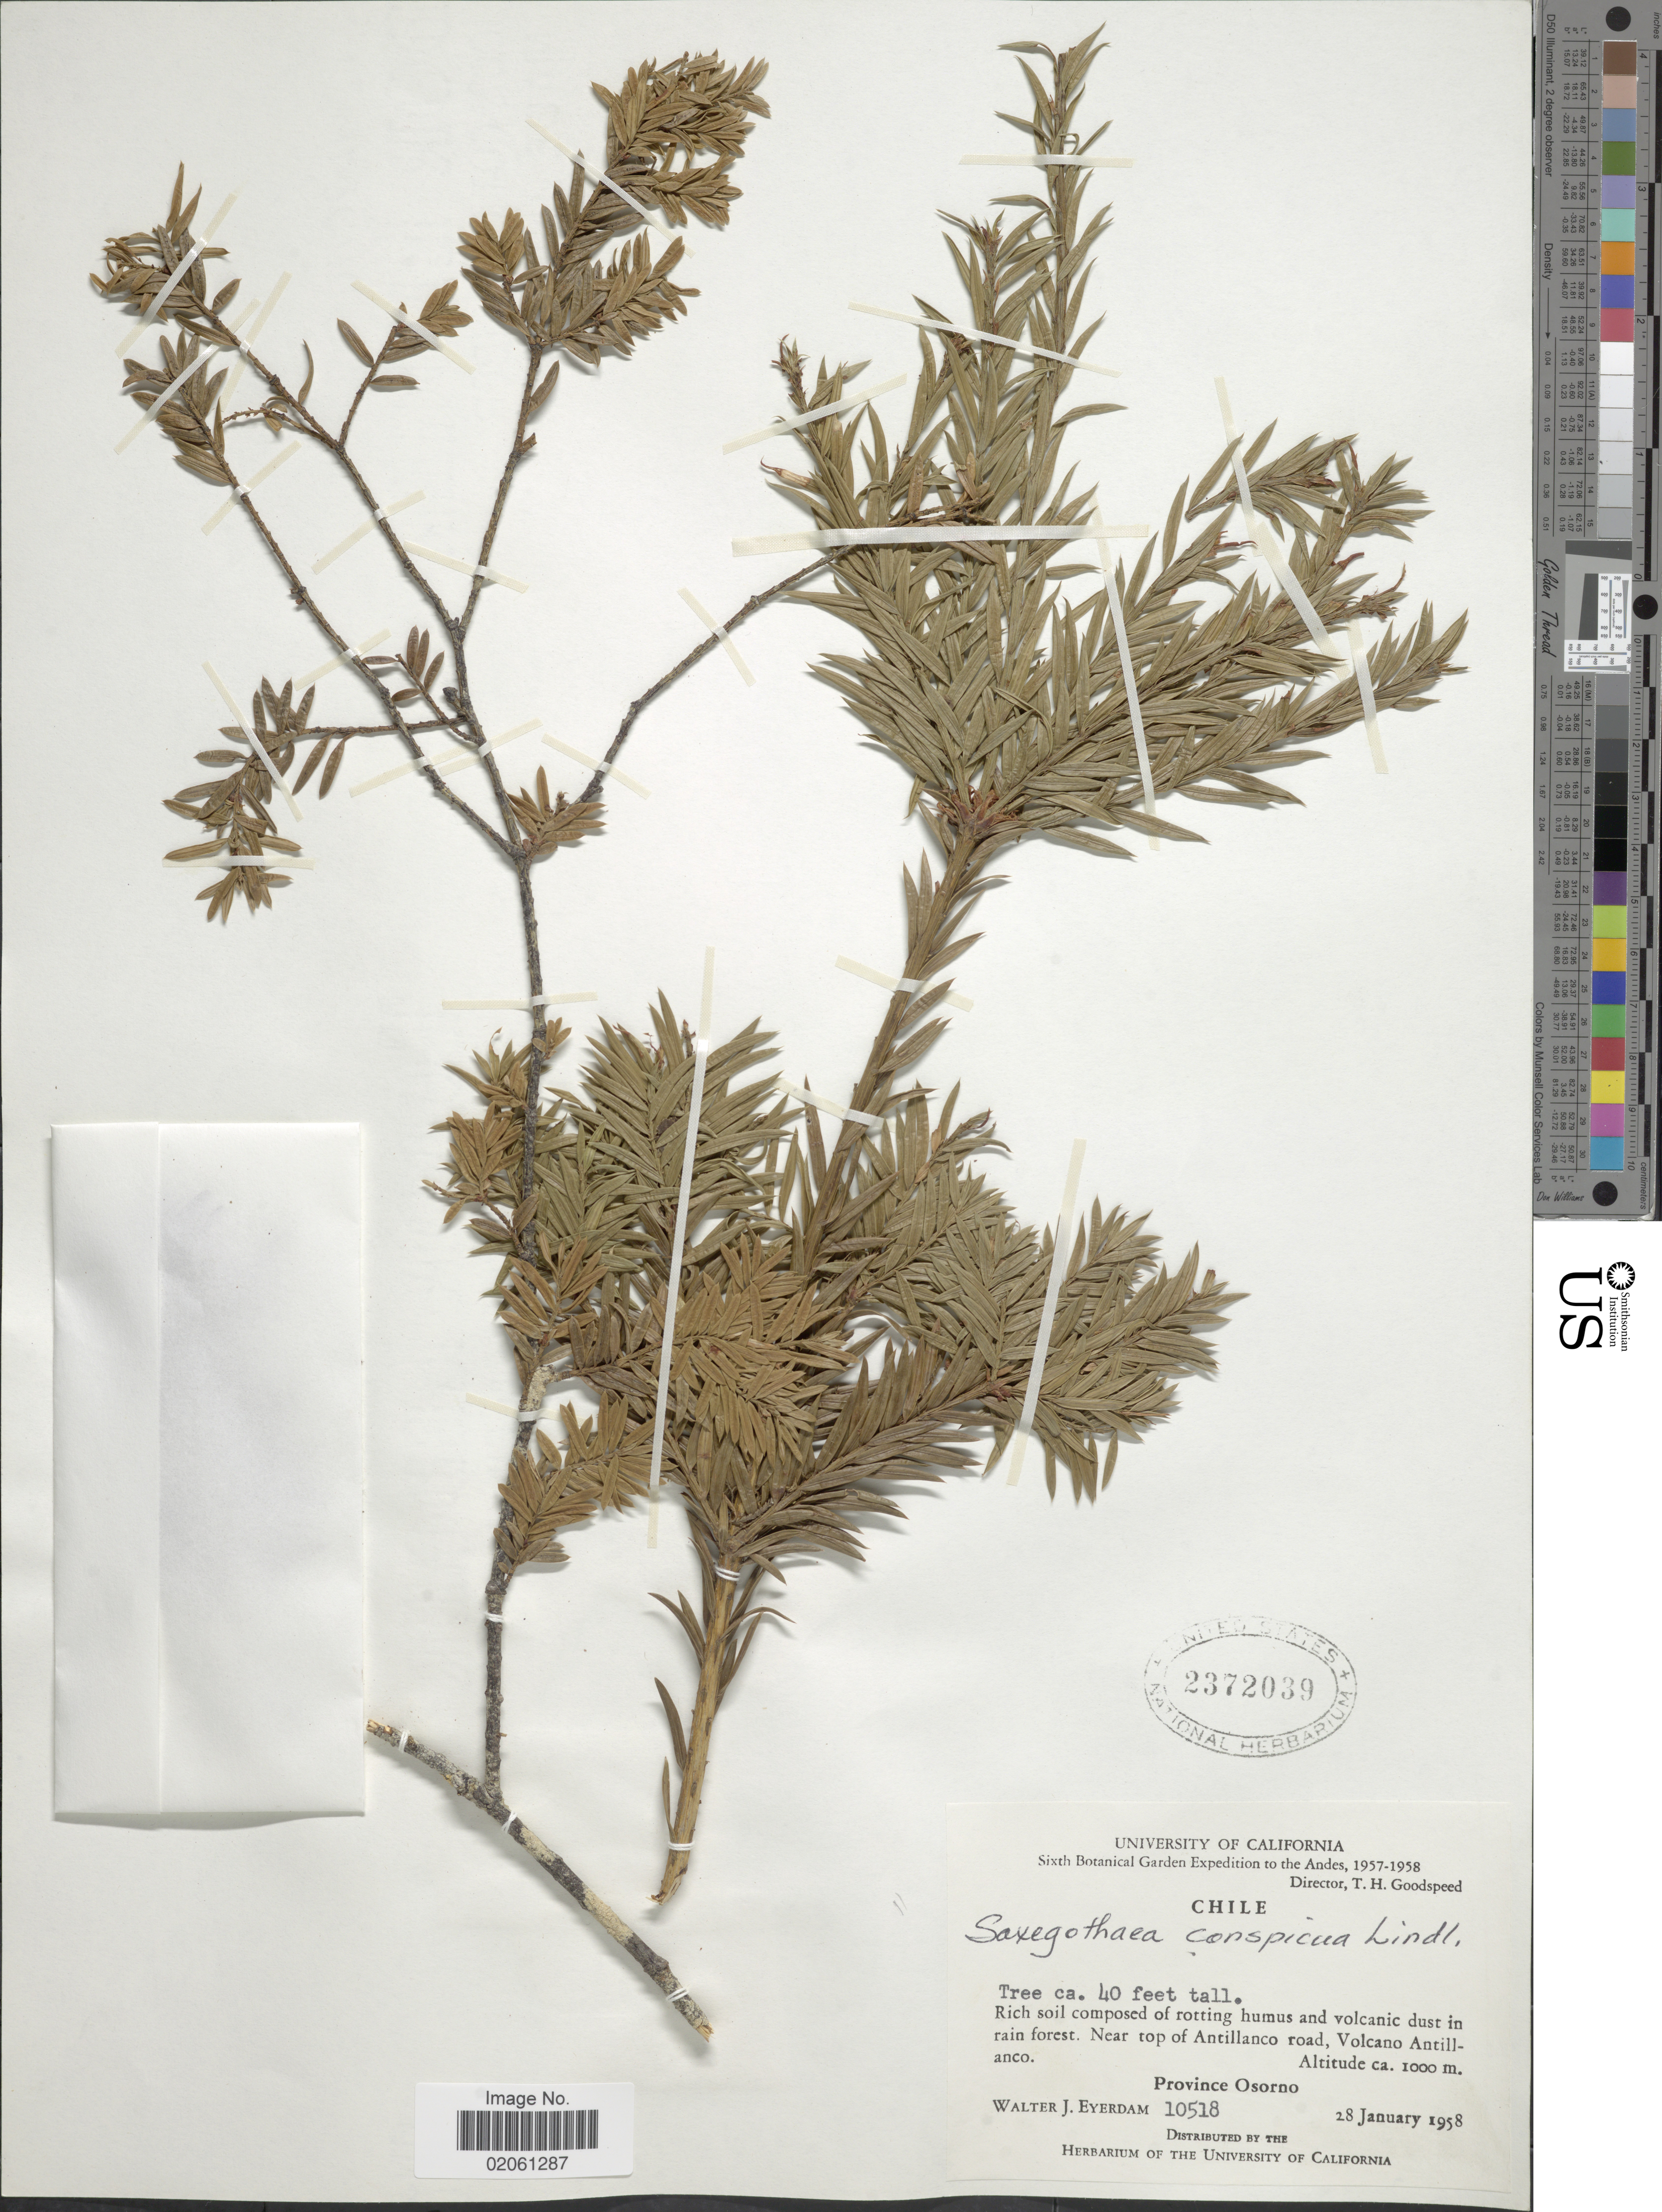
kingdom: Plantae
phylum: Tracheophyta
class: Pinopsida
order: Pinales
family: Podocarpaceae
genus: Saxegothaea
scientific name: Saxegothaea conspicua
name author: Lindl.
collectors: W. J. Eyerdam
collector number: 10518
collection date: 1958-01-28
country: Chile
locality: Andes. Near top of Antillanco road, Volcano Antillanco. Province Osorno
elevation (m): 1000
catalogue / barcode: US 2372039